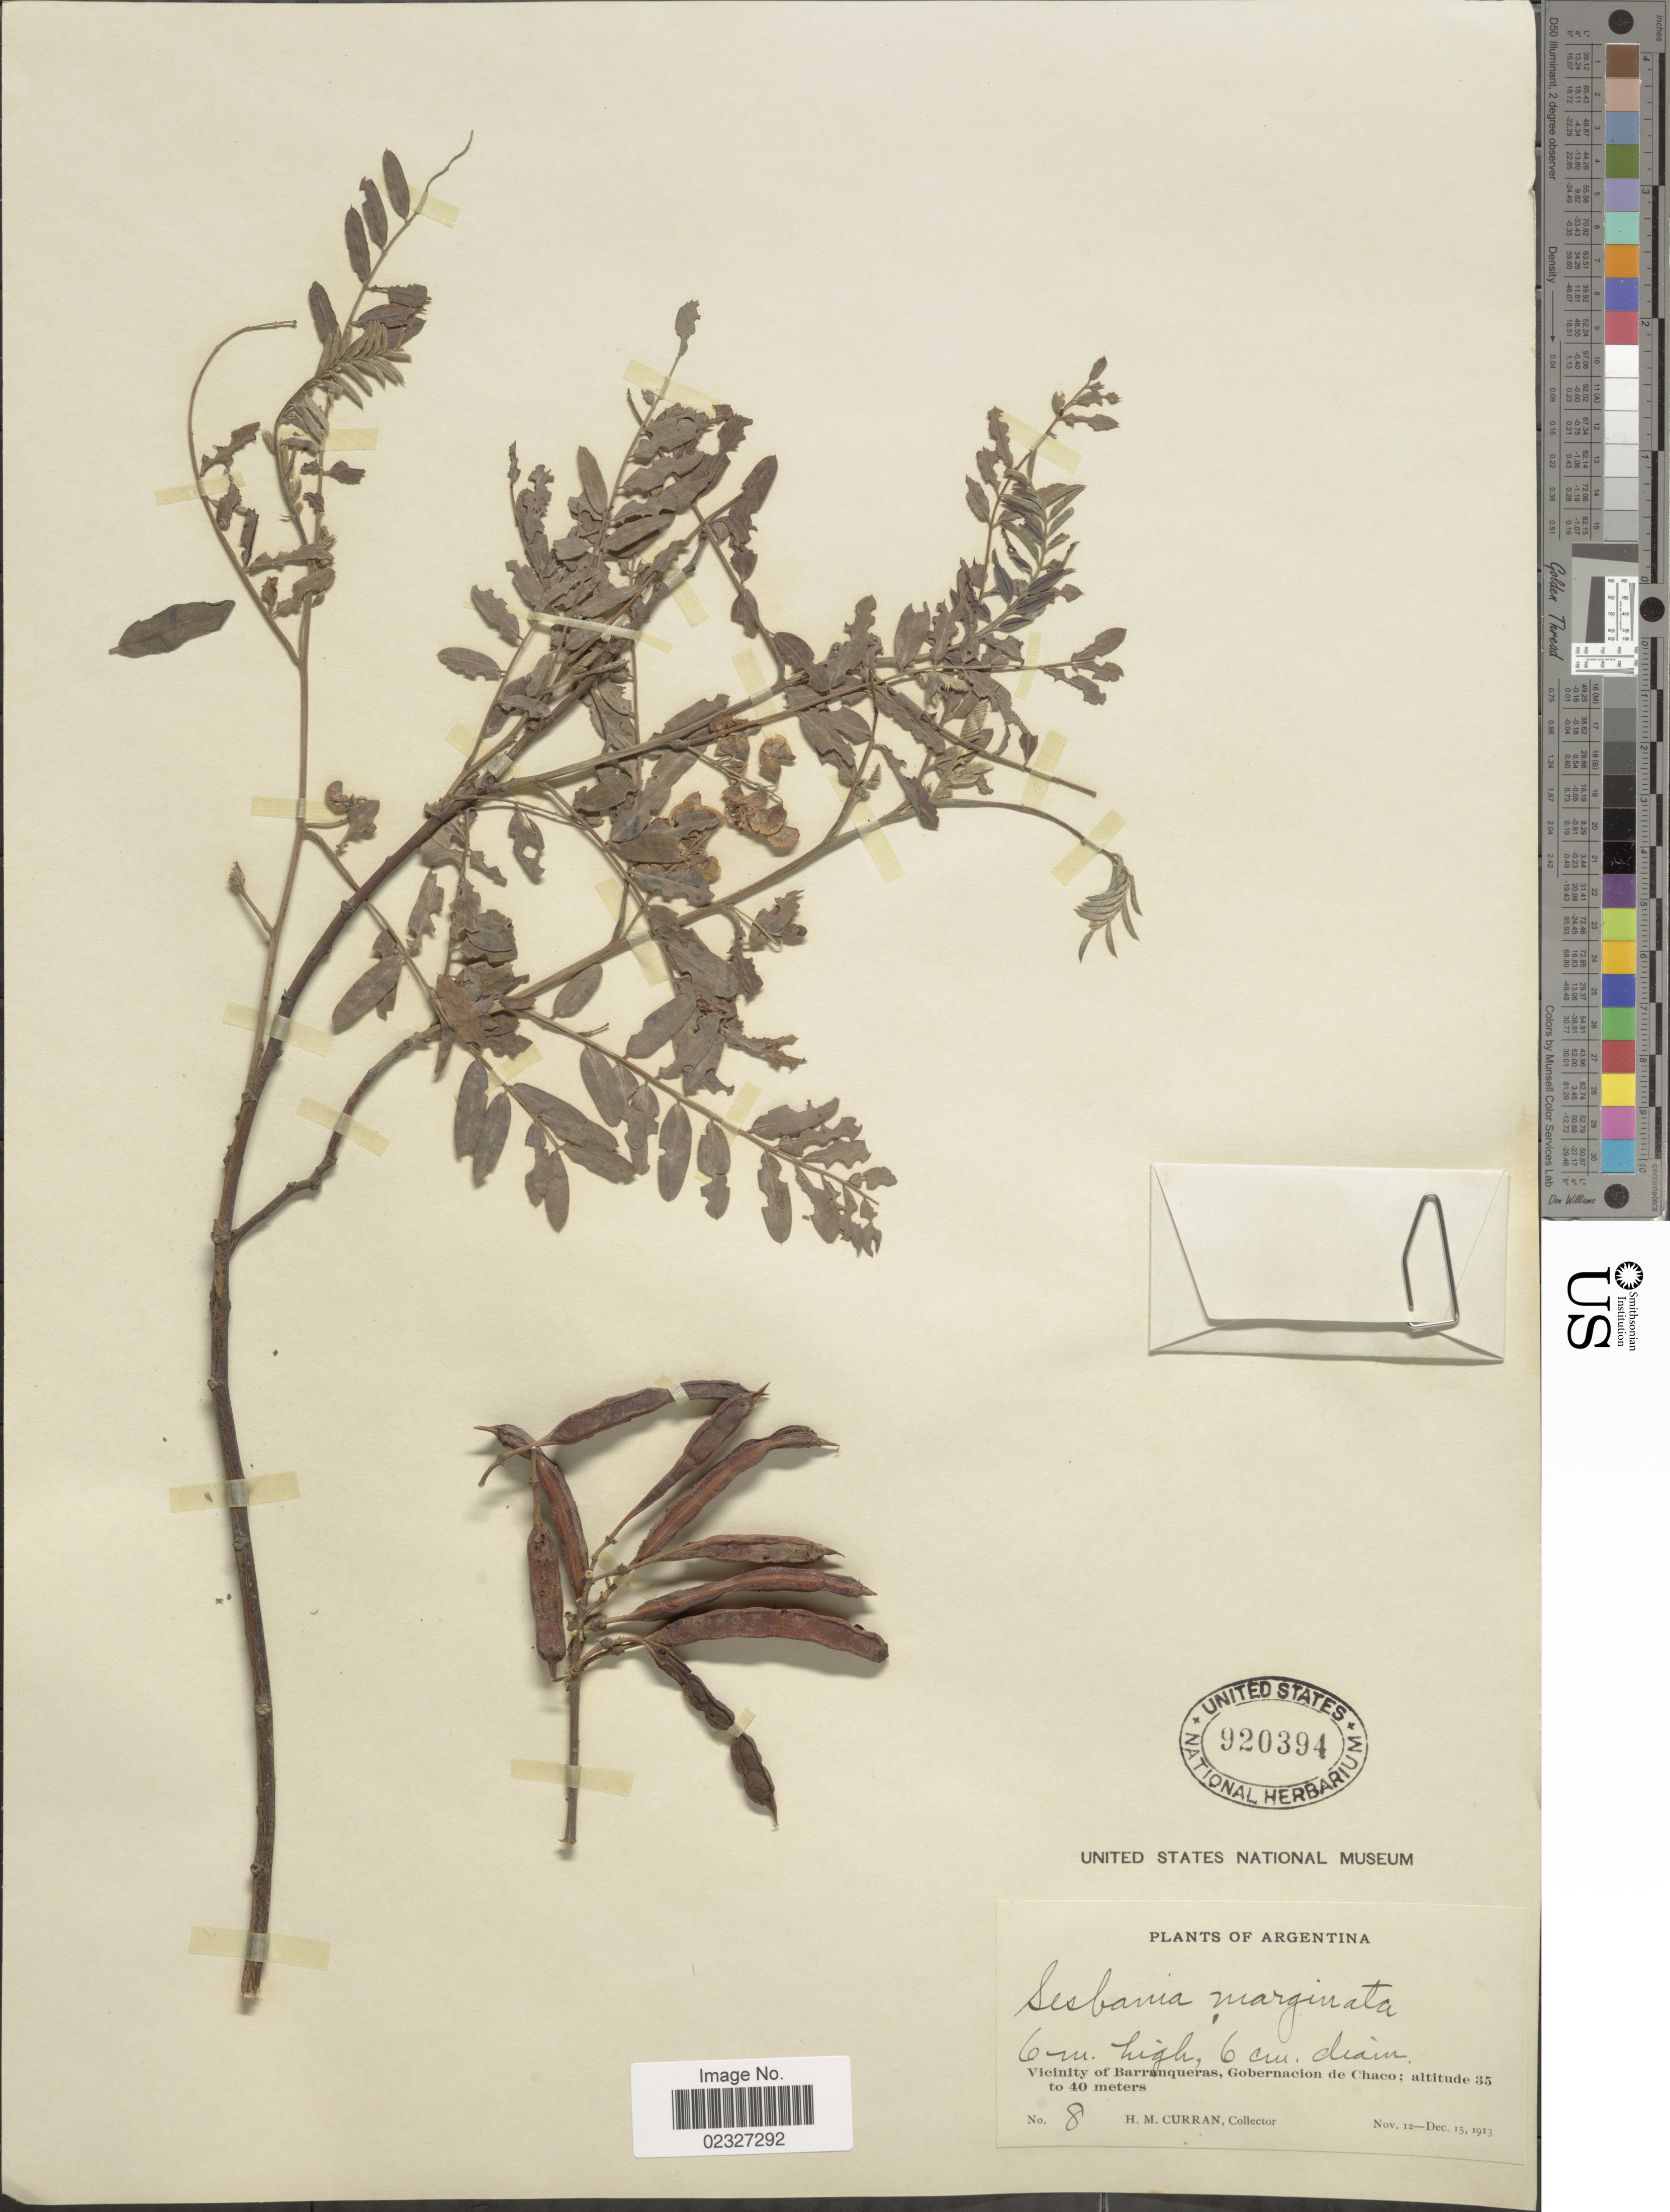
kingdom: Plantae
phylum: Tracheophyta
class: Magnoliopsida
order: Fabales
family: Fabaceae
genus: Sesbania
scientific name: Sesbania virgata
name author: (Cav.) Pers.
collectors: H. M. Curran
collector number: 8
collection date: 1913-11-12/1913-12-15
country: Argentina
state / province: Chaco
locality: Vicinity of Barranqueras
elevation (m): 35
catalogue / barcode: US 920394